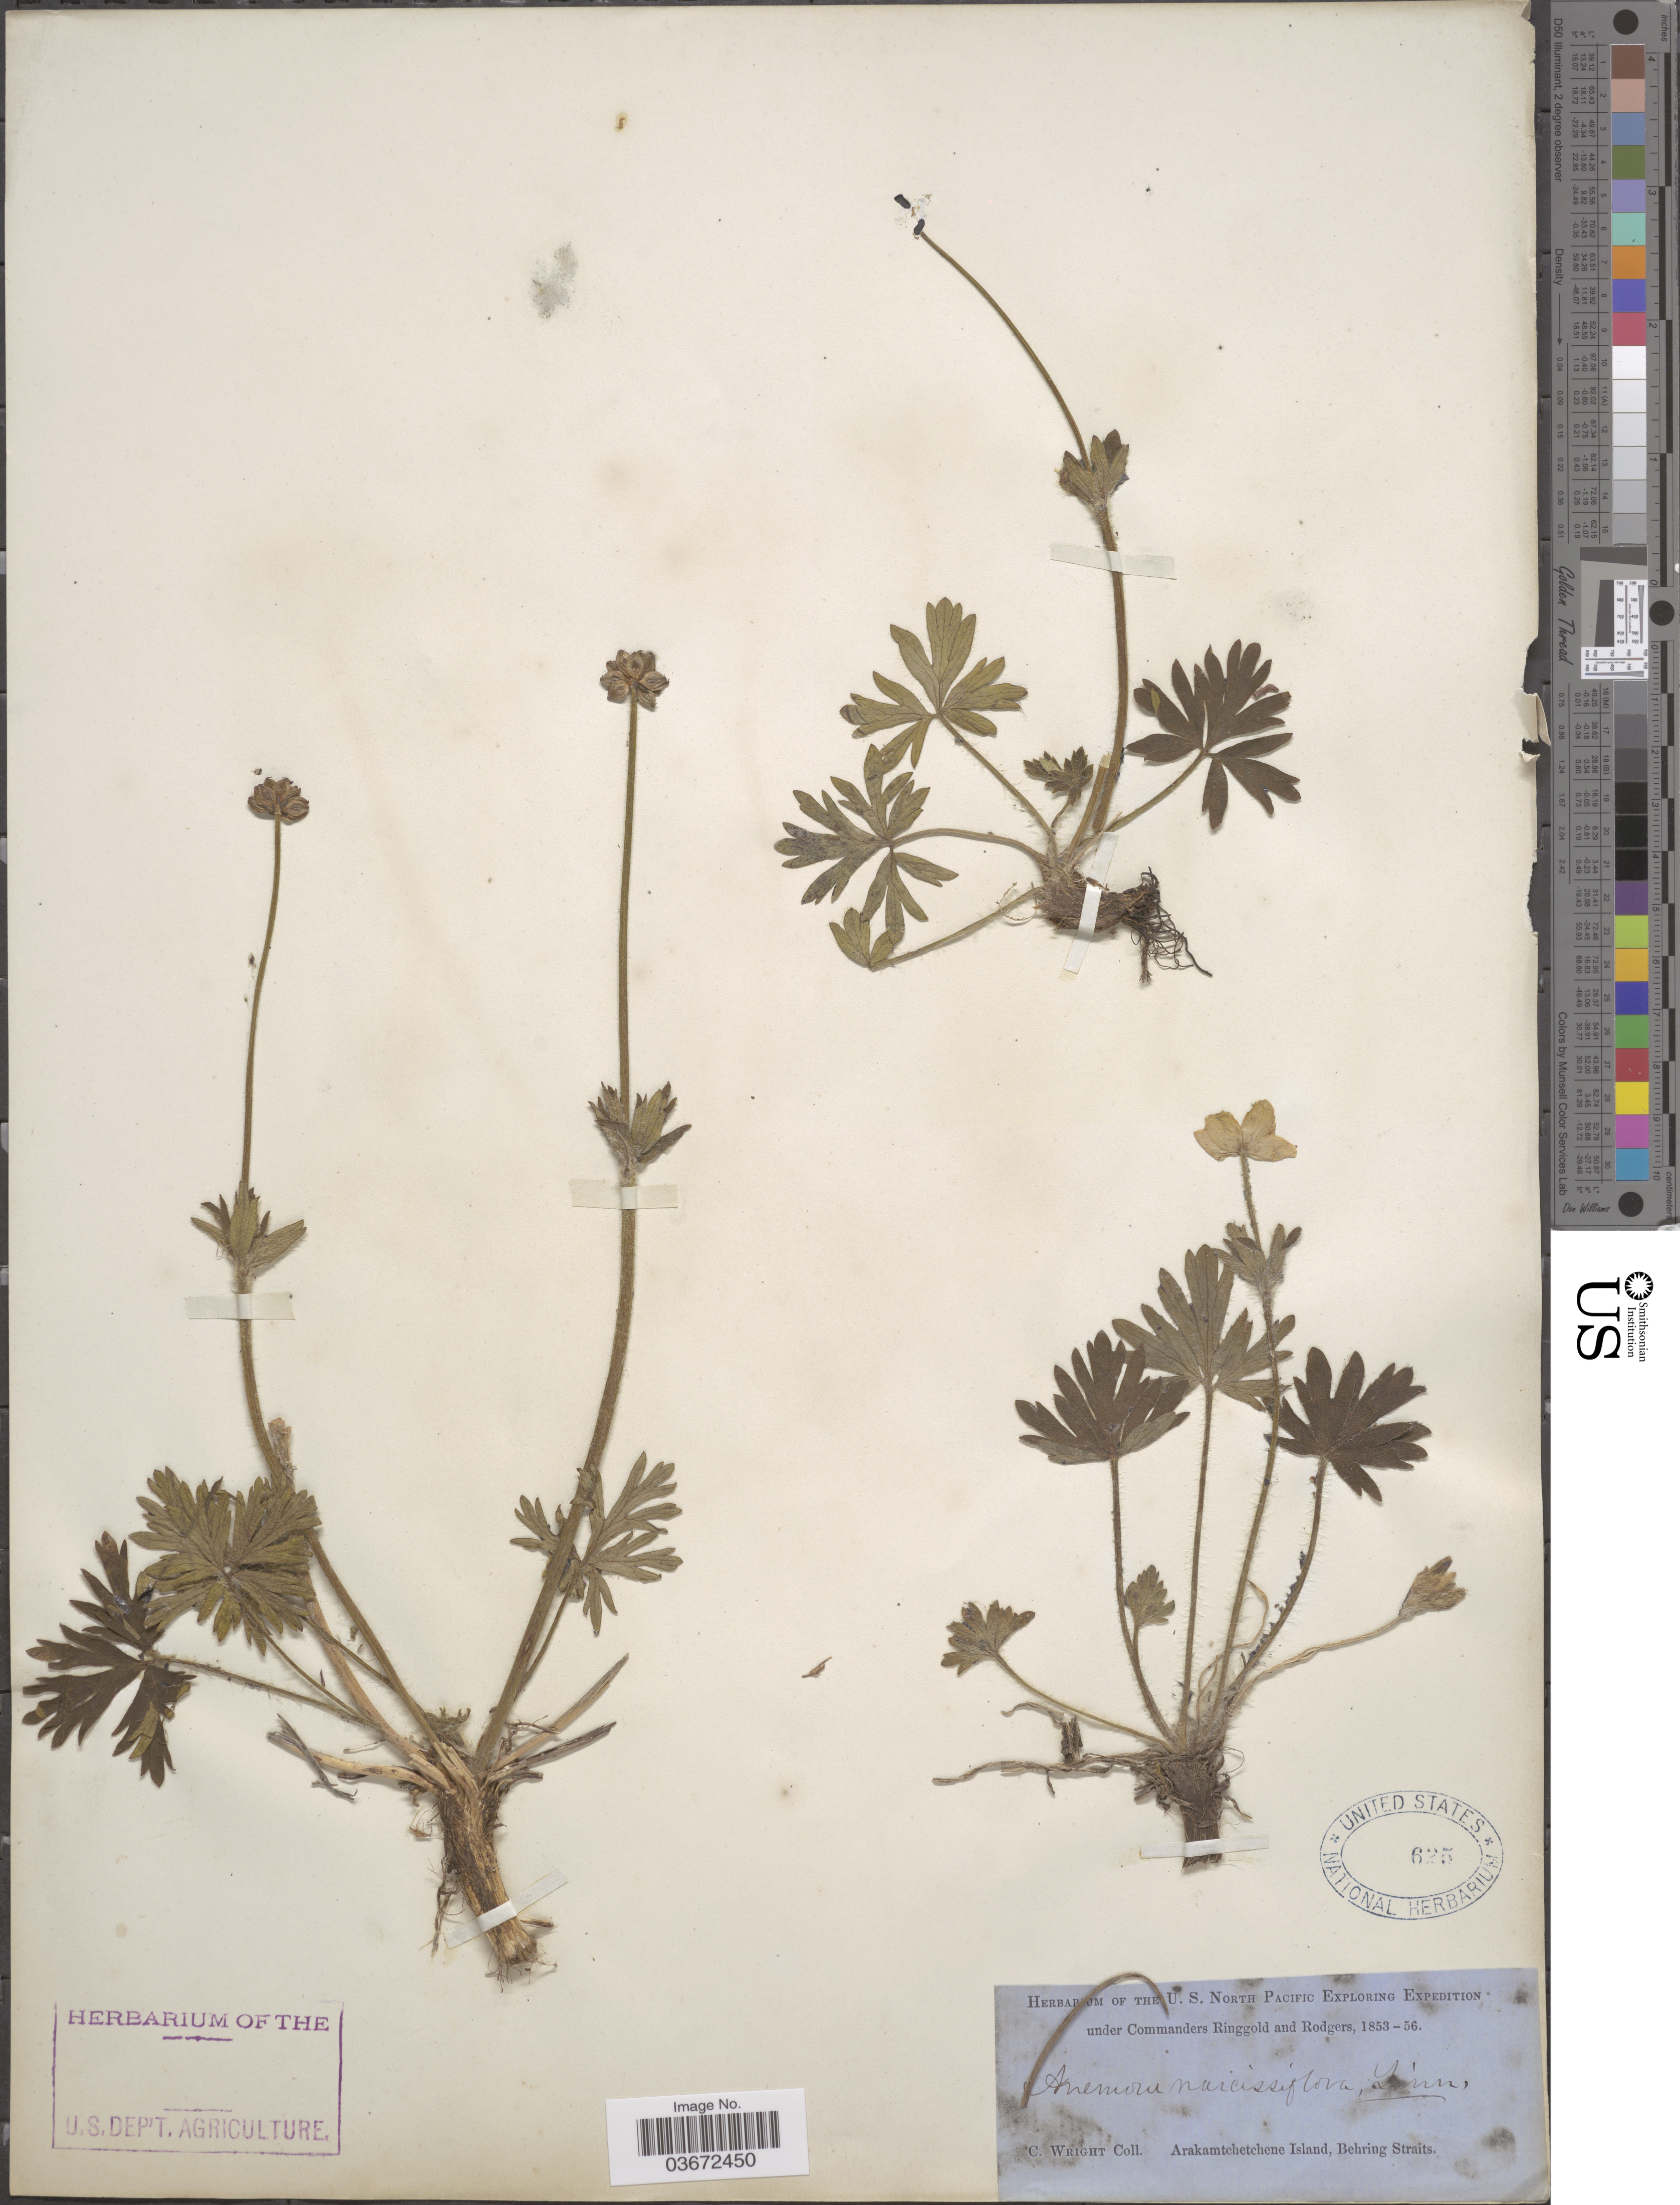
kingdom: Plantae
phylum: Tracheophyta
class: Magnoliopsida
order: Ranunculales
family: Ranunculaceae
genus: Anemone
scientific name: Anemone narcissiflora var. alaskana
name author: (Hultén) B. Boivin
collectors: C. Wright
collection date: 1853/1856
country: Russian Federation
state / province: Chukotka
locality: Arakamtchetchene Island, Behring Straits.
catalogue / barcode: US 625